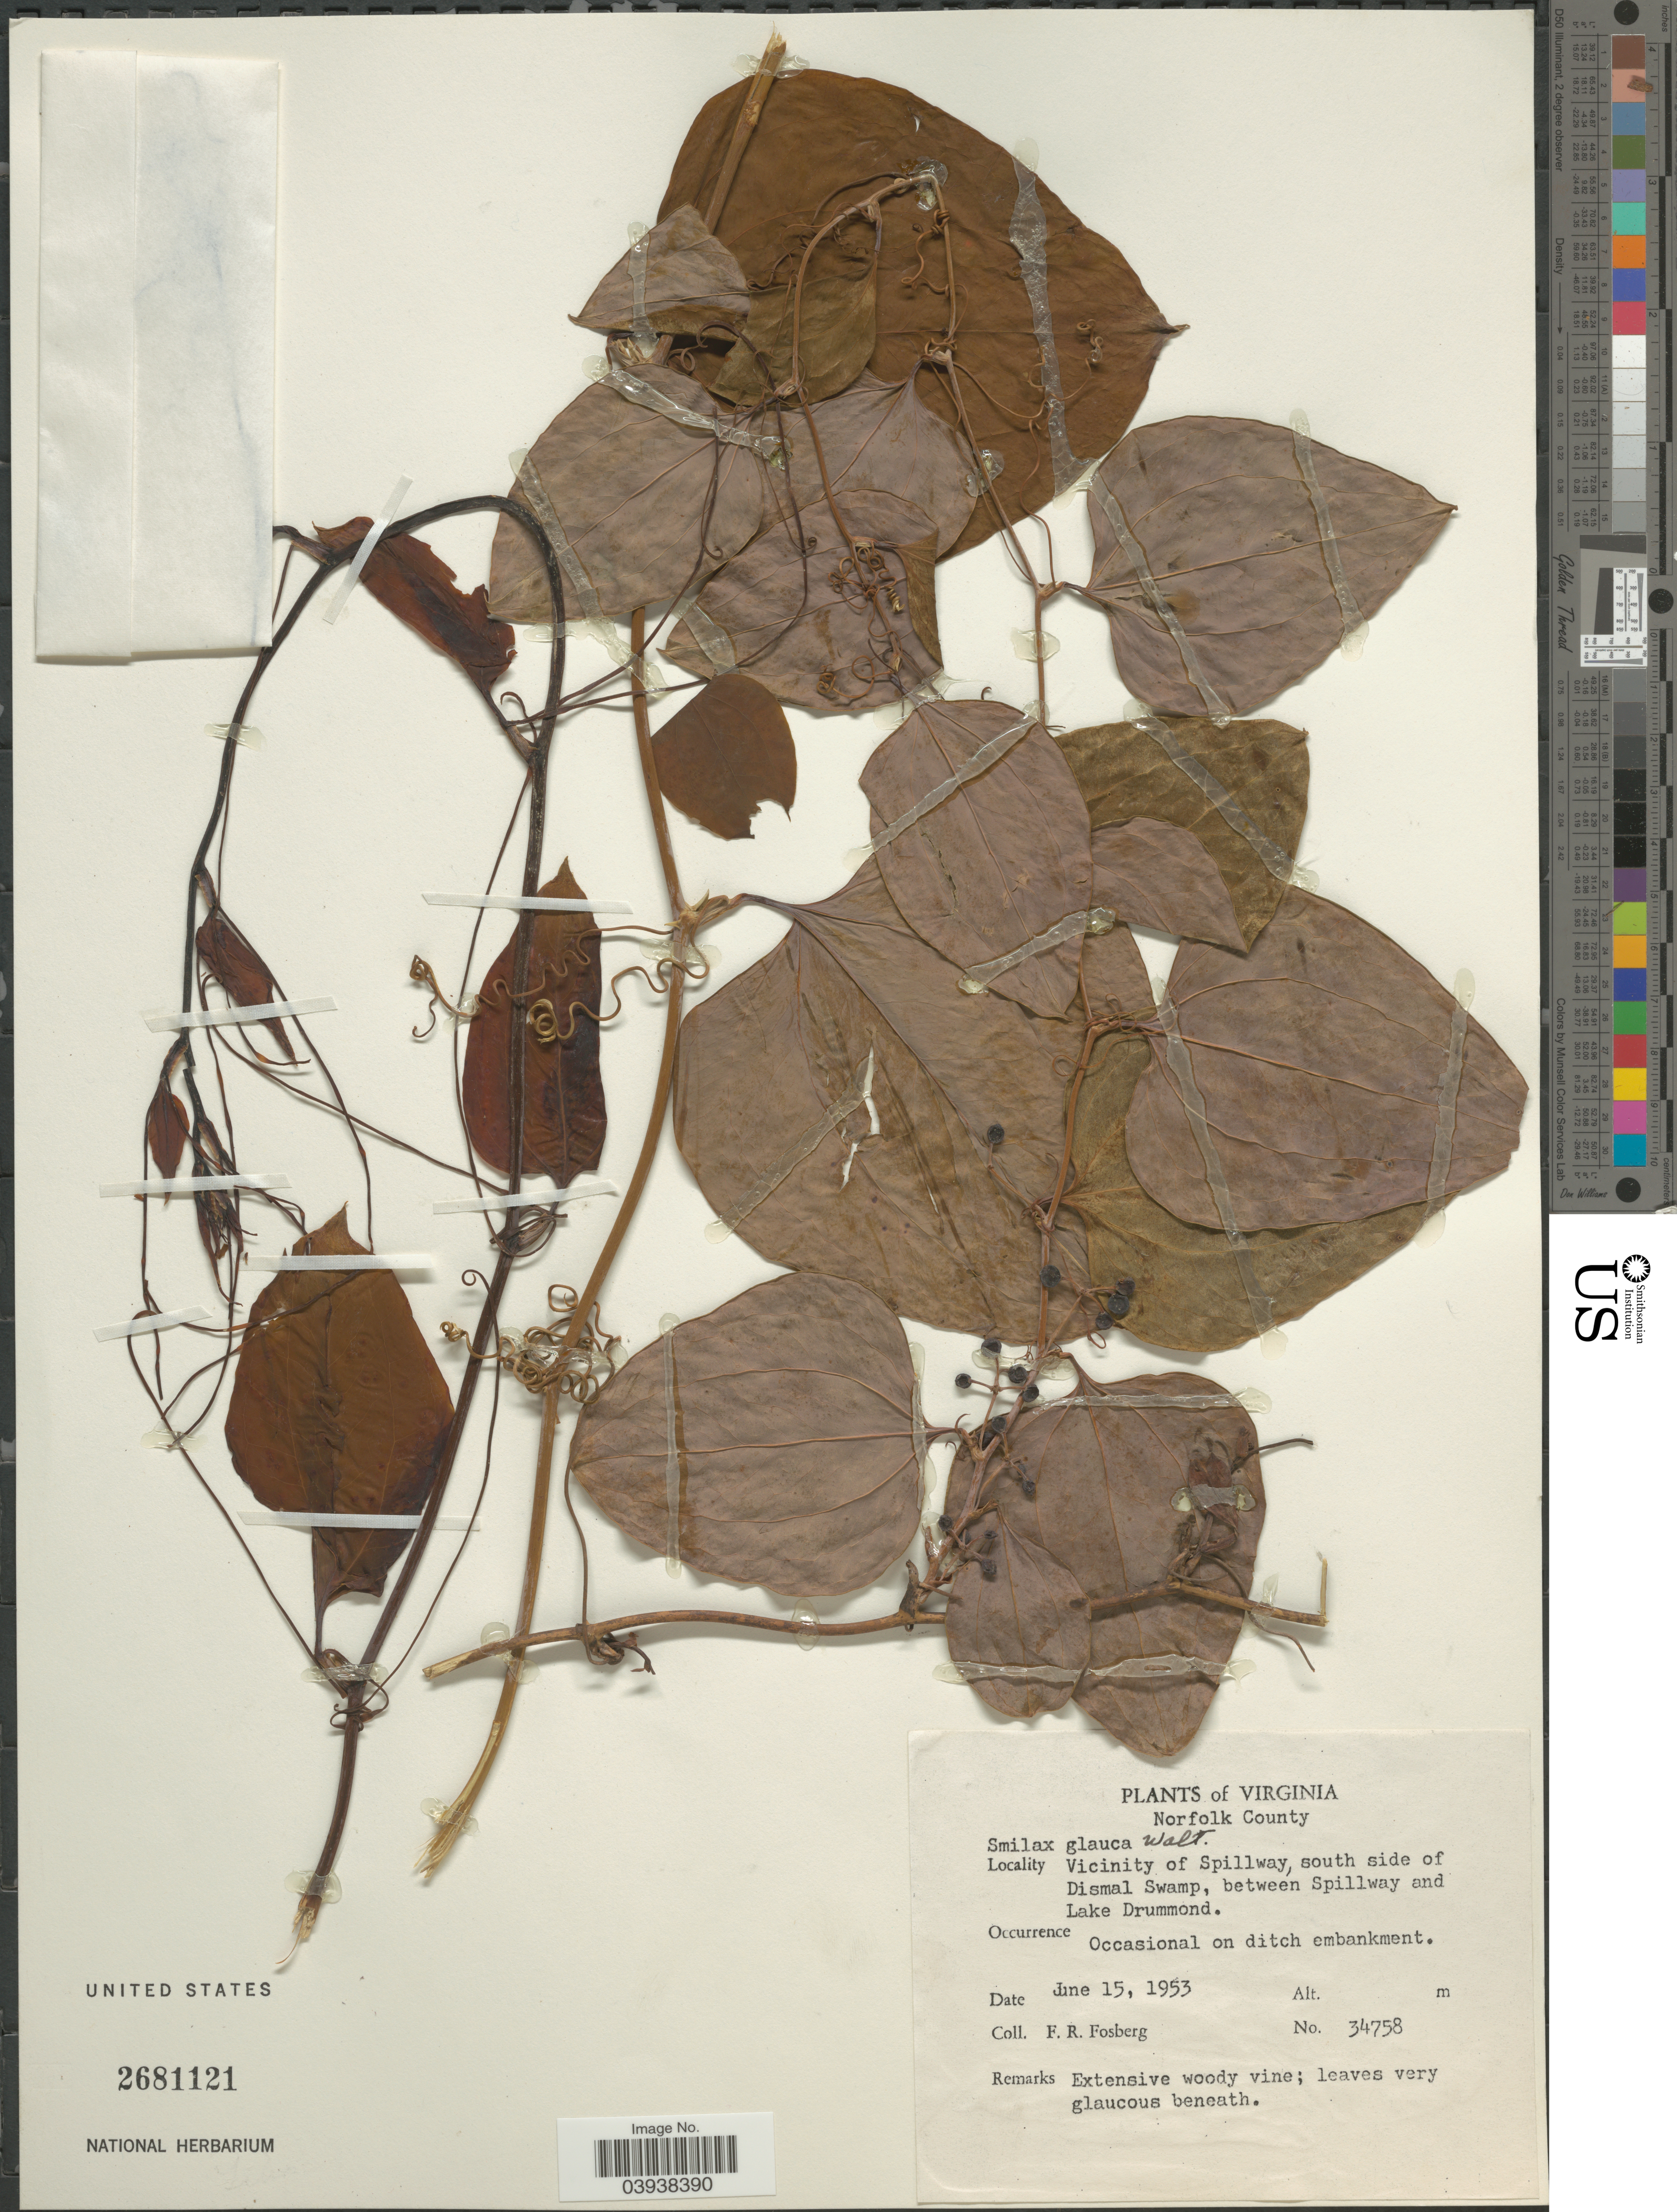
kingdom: Plantae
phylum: Tracheophyta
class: Liliopsida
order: Liliales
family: Smilacaceae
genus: Smilax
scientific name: Smilax glauca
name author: Walter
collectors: F. R. Fosberg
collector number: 34758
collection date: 1953-06-15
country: United States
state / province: Virginia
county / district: City of Norfolk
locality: Norfolk County. Vicinity of Spillway, south side of Dismal Swamp, between Spillway and Lake Drummond.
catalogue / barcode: US 2681121